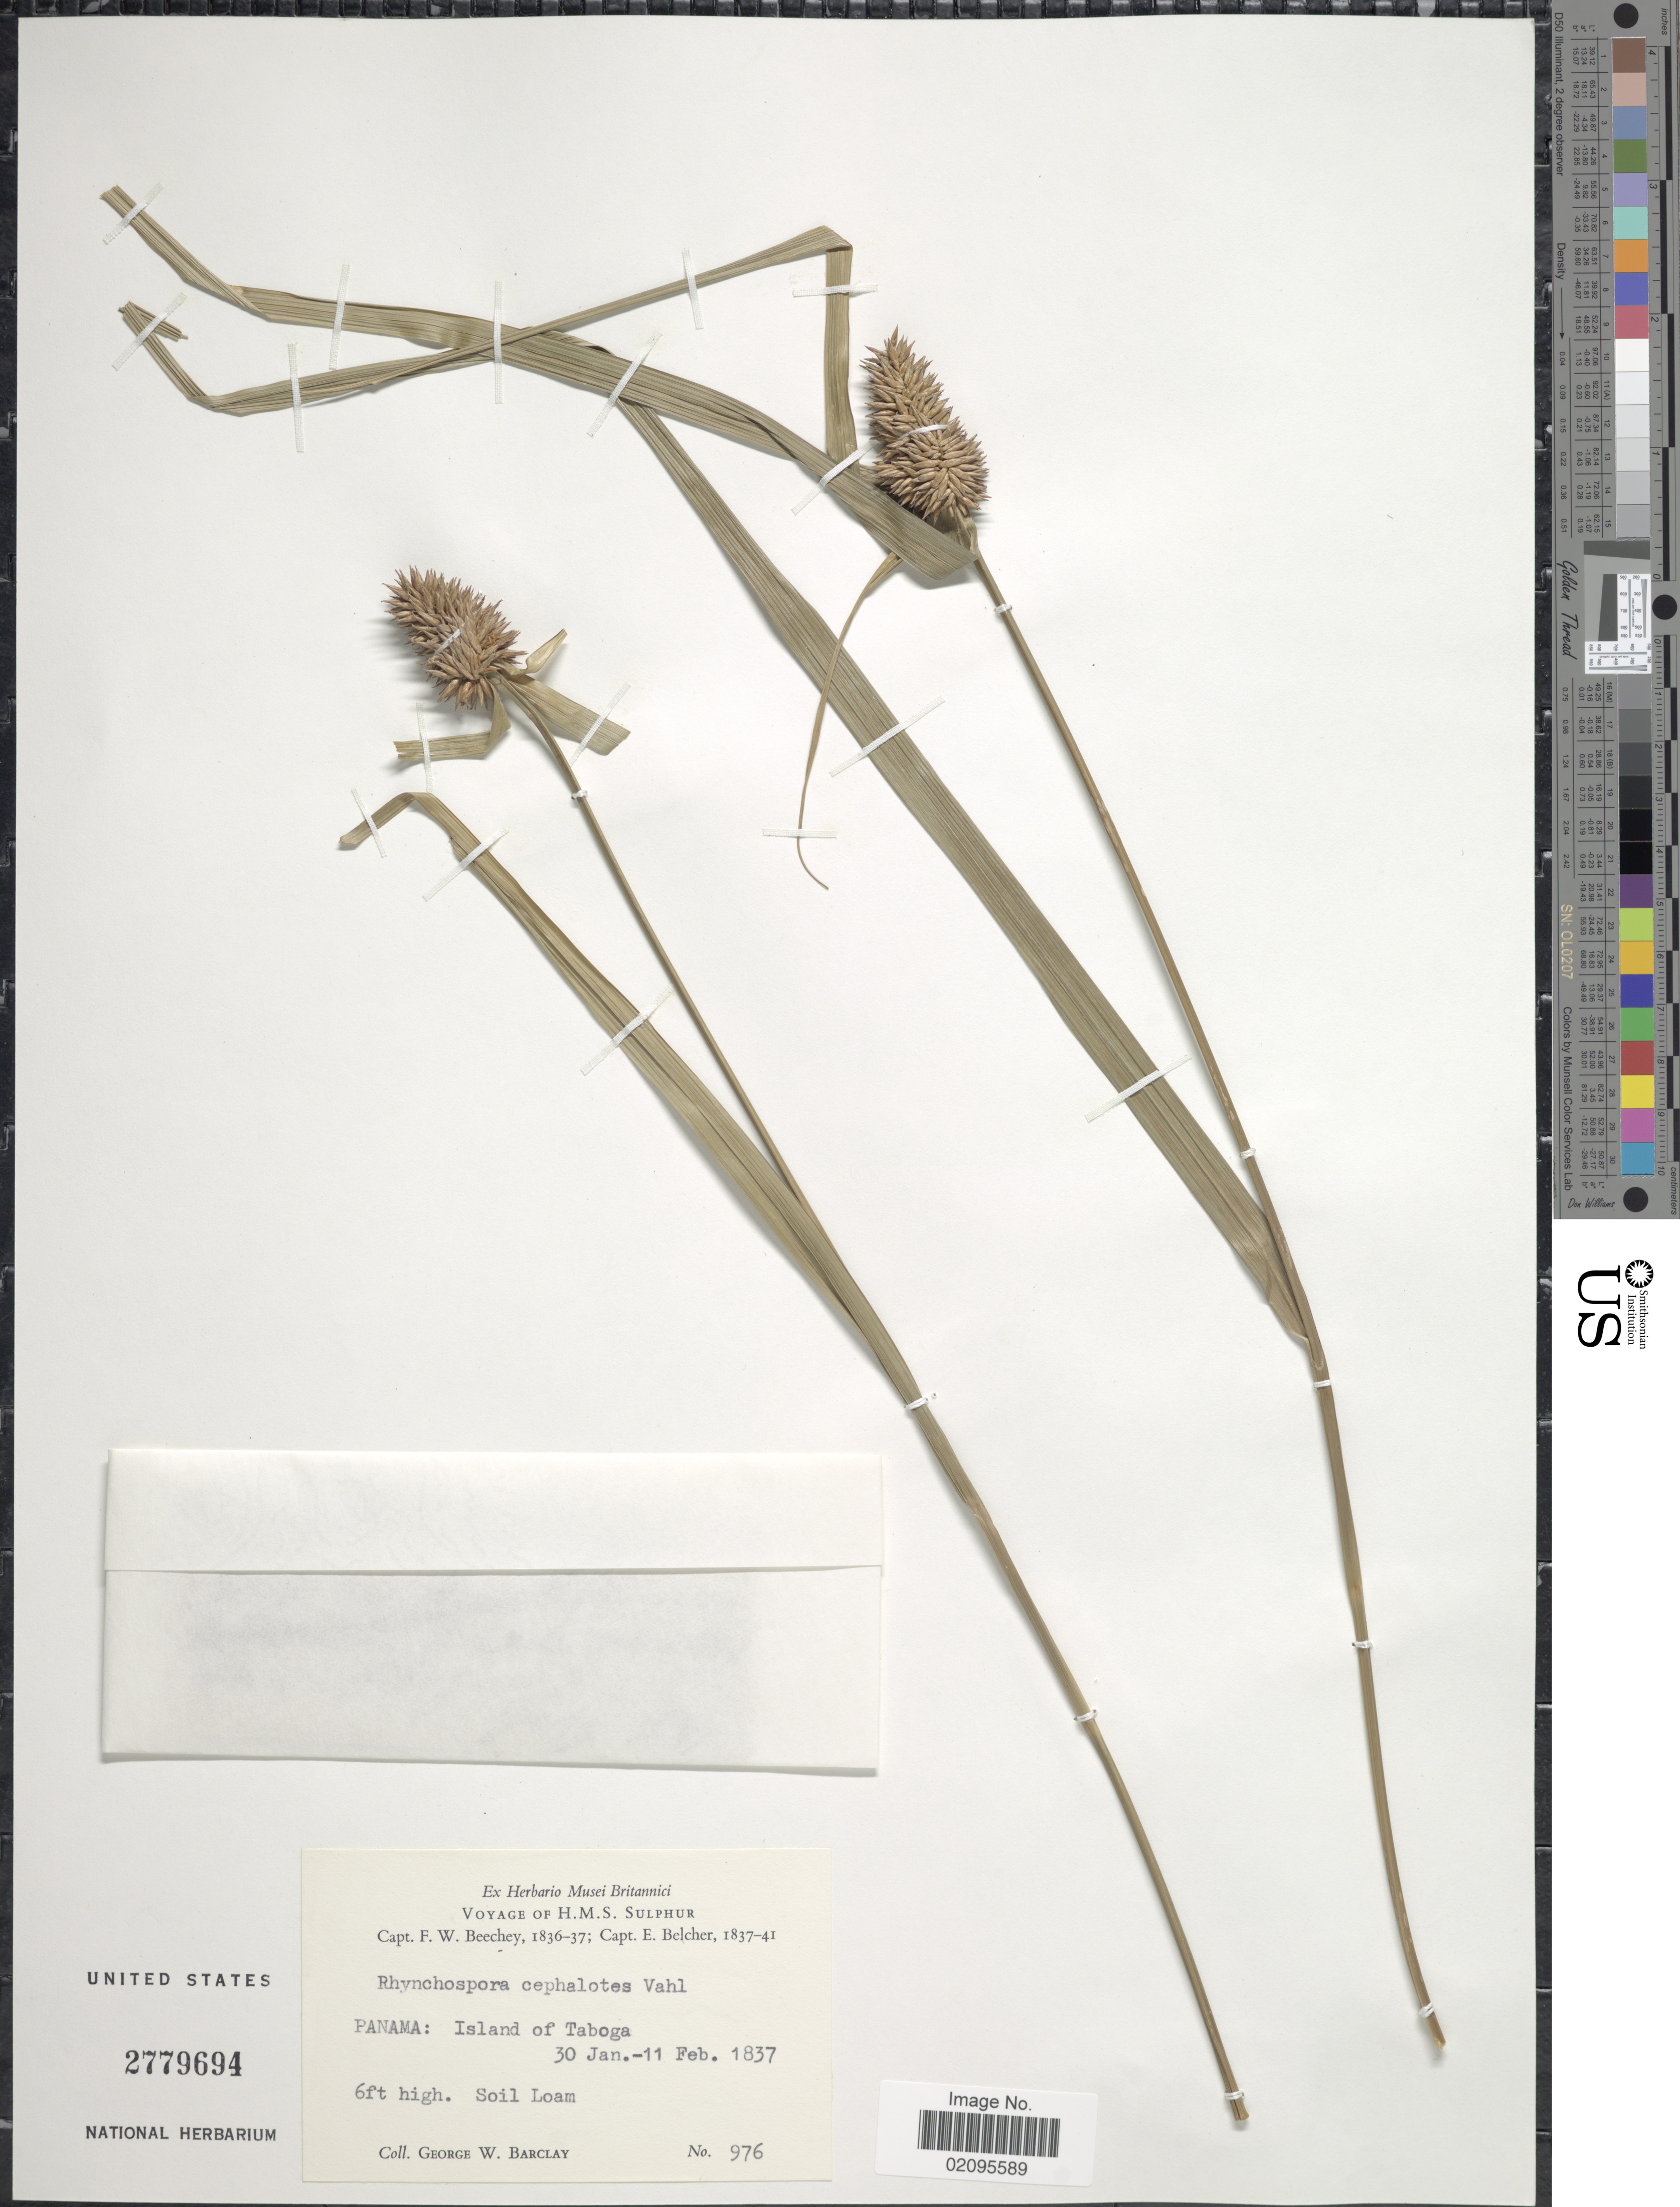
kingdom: Plantae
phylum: Tracheophyta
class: Liliopsida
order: Poales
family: Cyperaceae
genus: Rhynchospora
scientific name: Rhynchospora cephalotes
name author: (L.) Vahl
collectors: G. W. Barclay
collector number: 976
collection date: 1837-01-30/1837-02-11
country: Panama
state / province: Panamá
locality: Island of Taboga.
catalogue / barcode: US 2779694